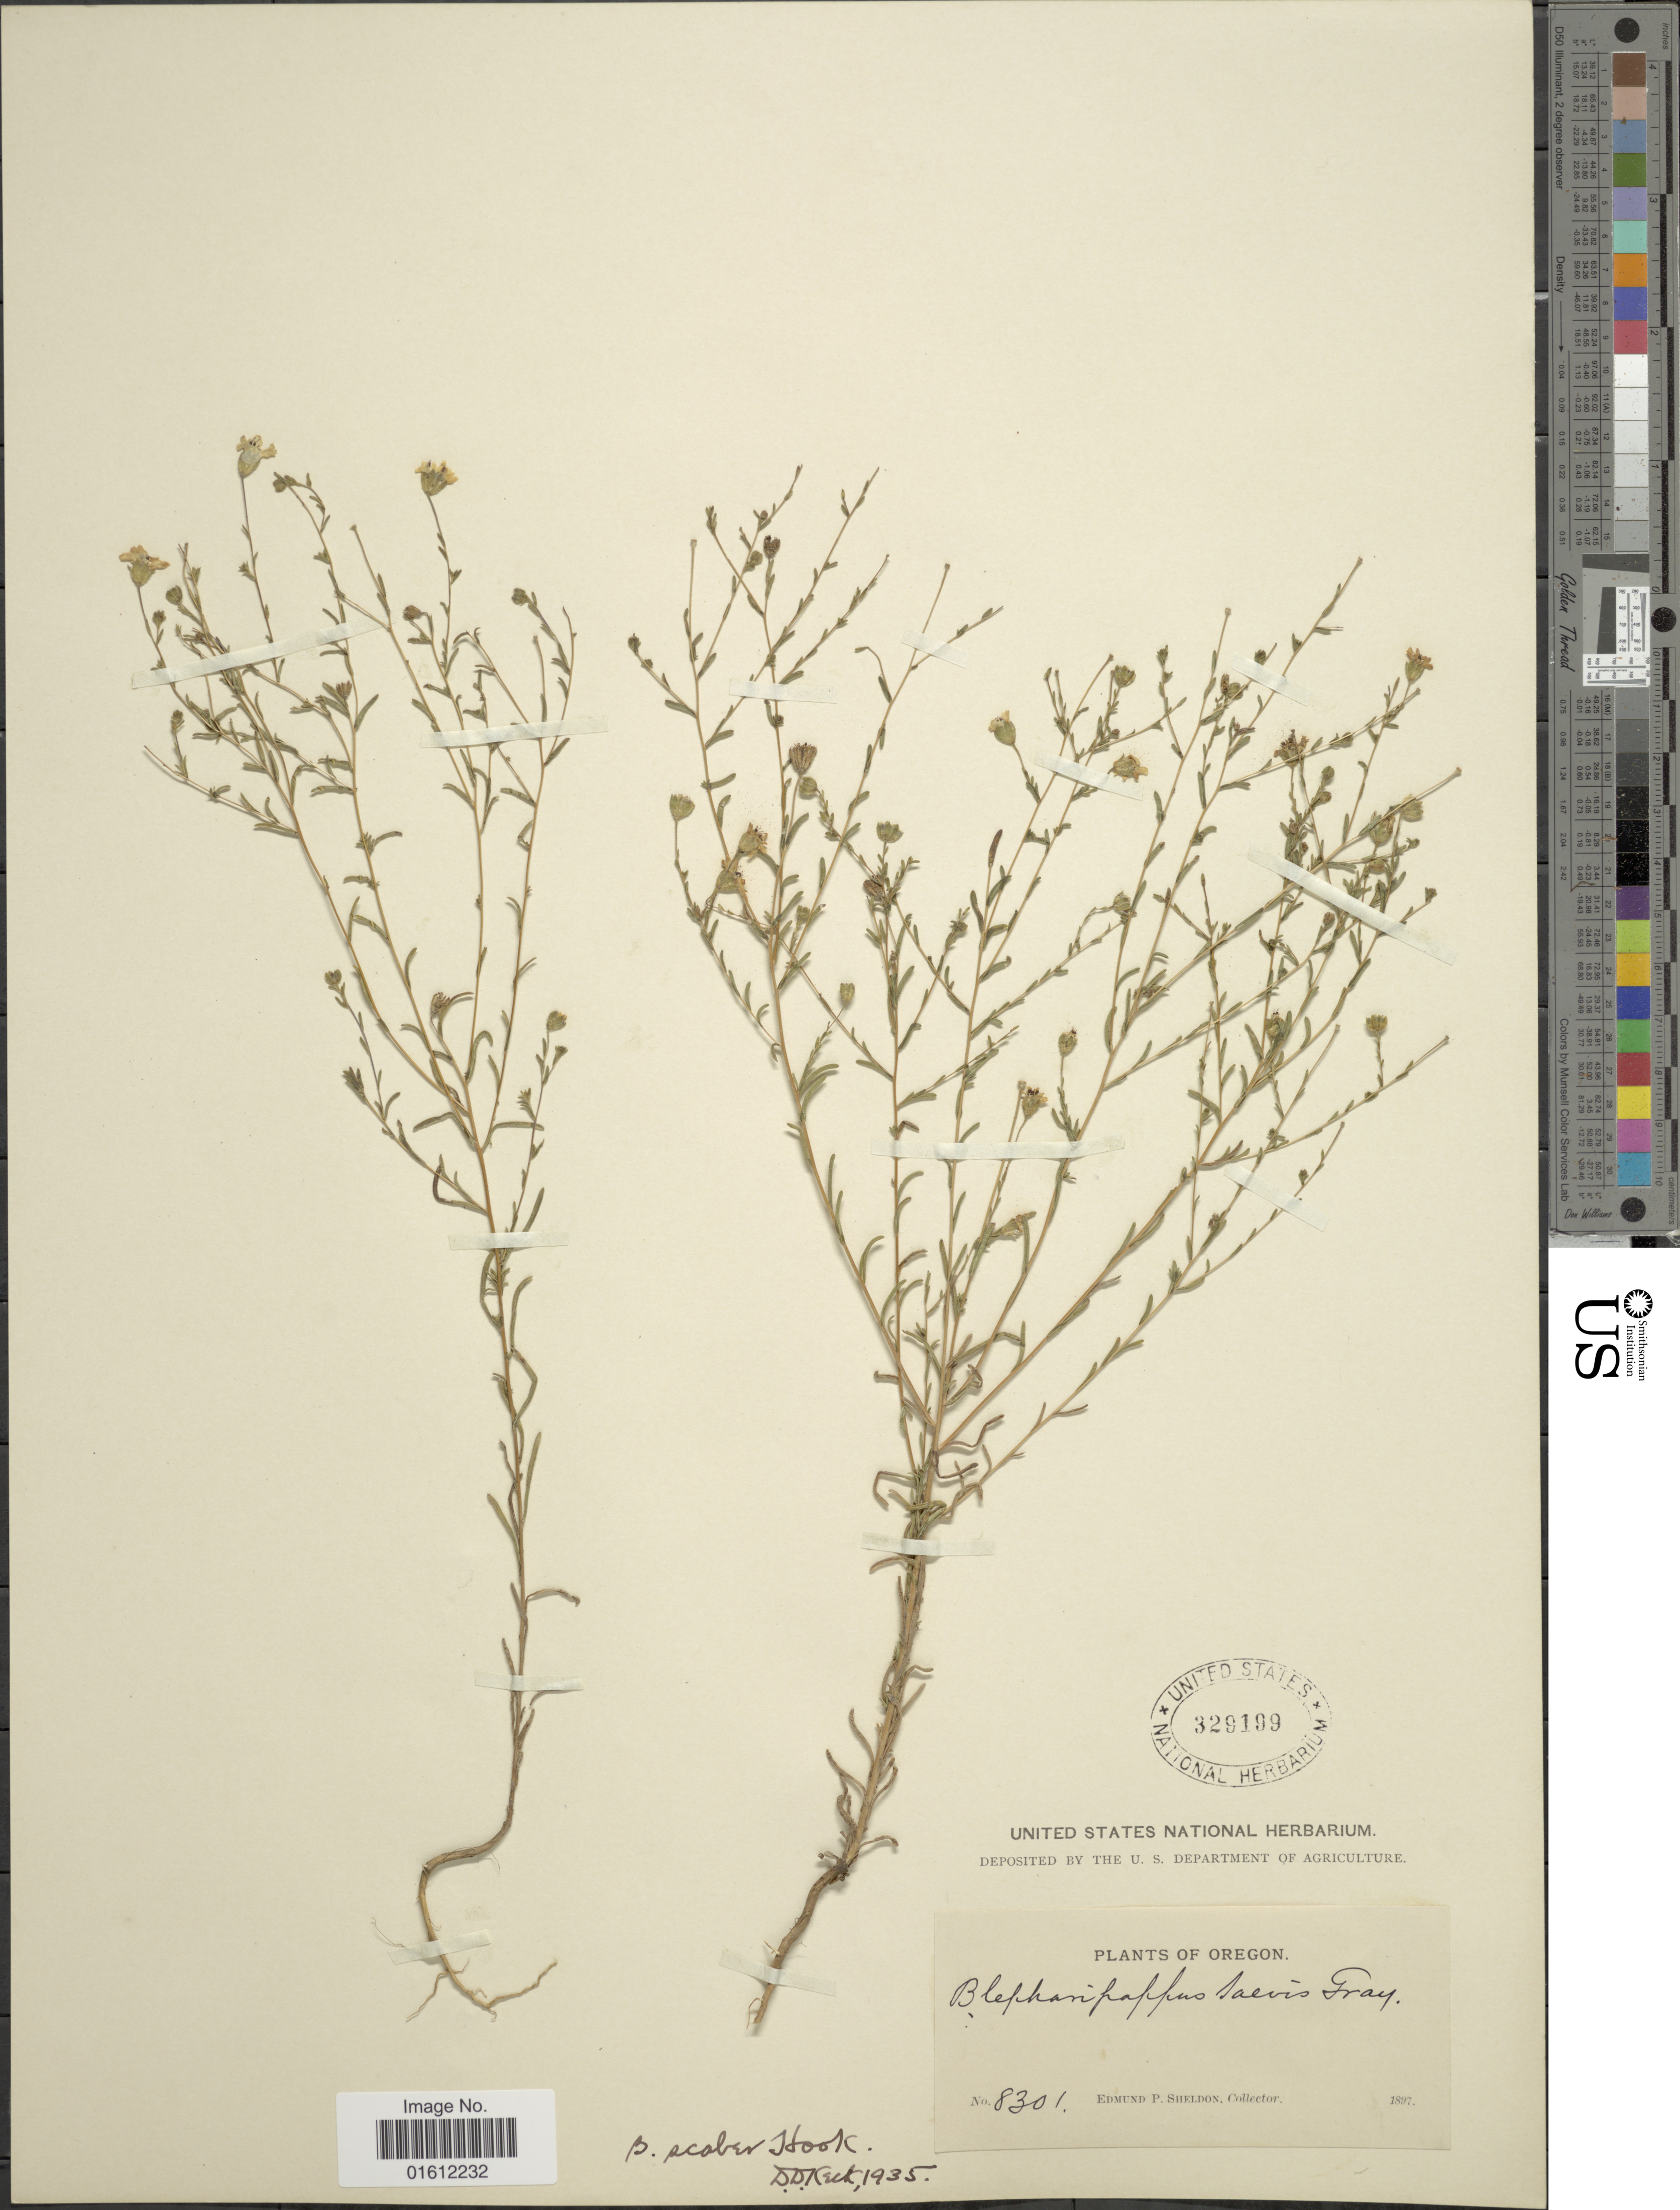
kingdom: Plantae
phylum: Tracheophyta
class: Magnoliopsida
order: Asterales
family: Asteraceae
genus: Blepharipappus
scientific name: Blepharipappus laevis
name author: (A. Gray) A. Gray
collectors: E. P. Sheldon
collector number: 8301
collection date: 1897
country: United States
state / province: Oregon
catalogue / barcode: US 329199